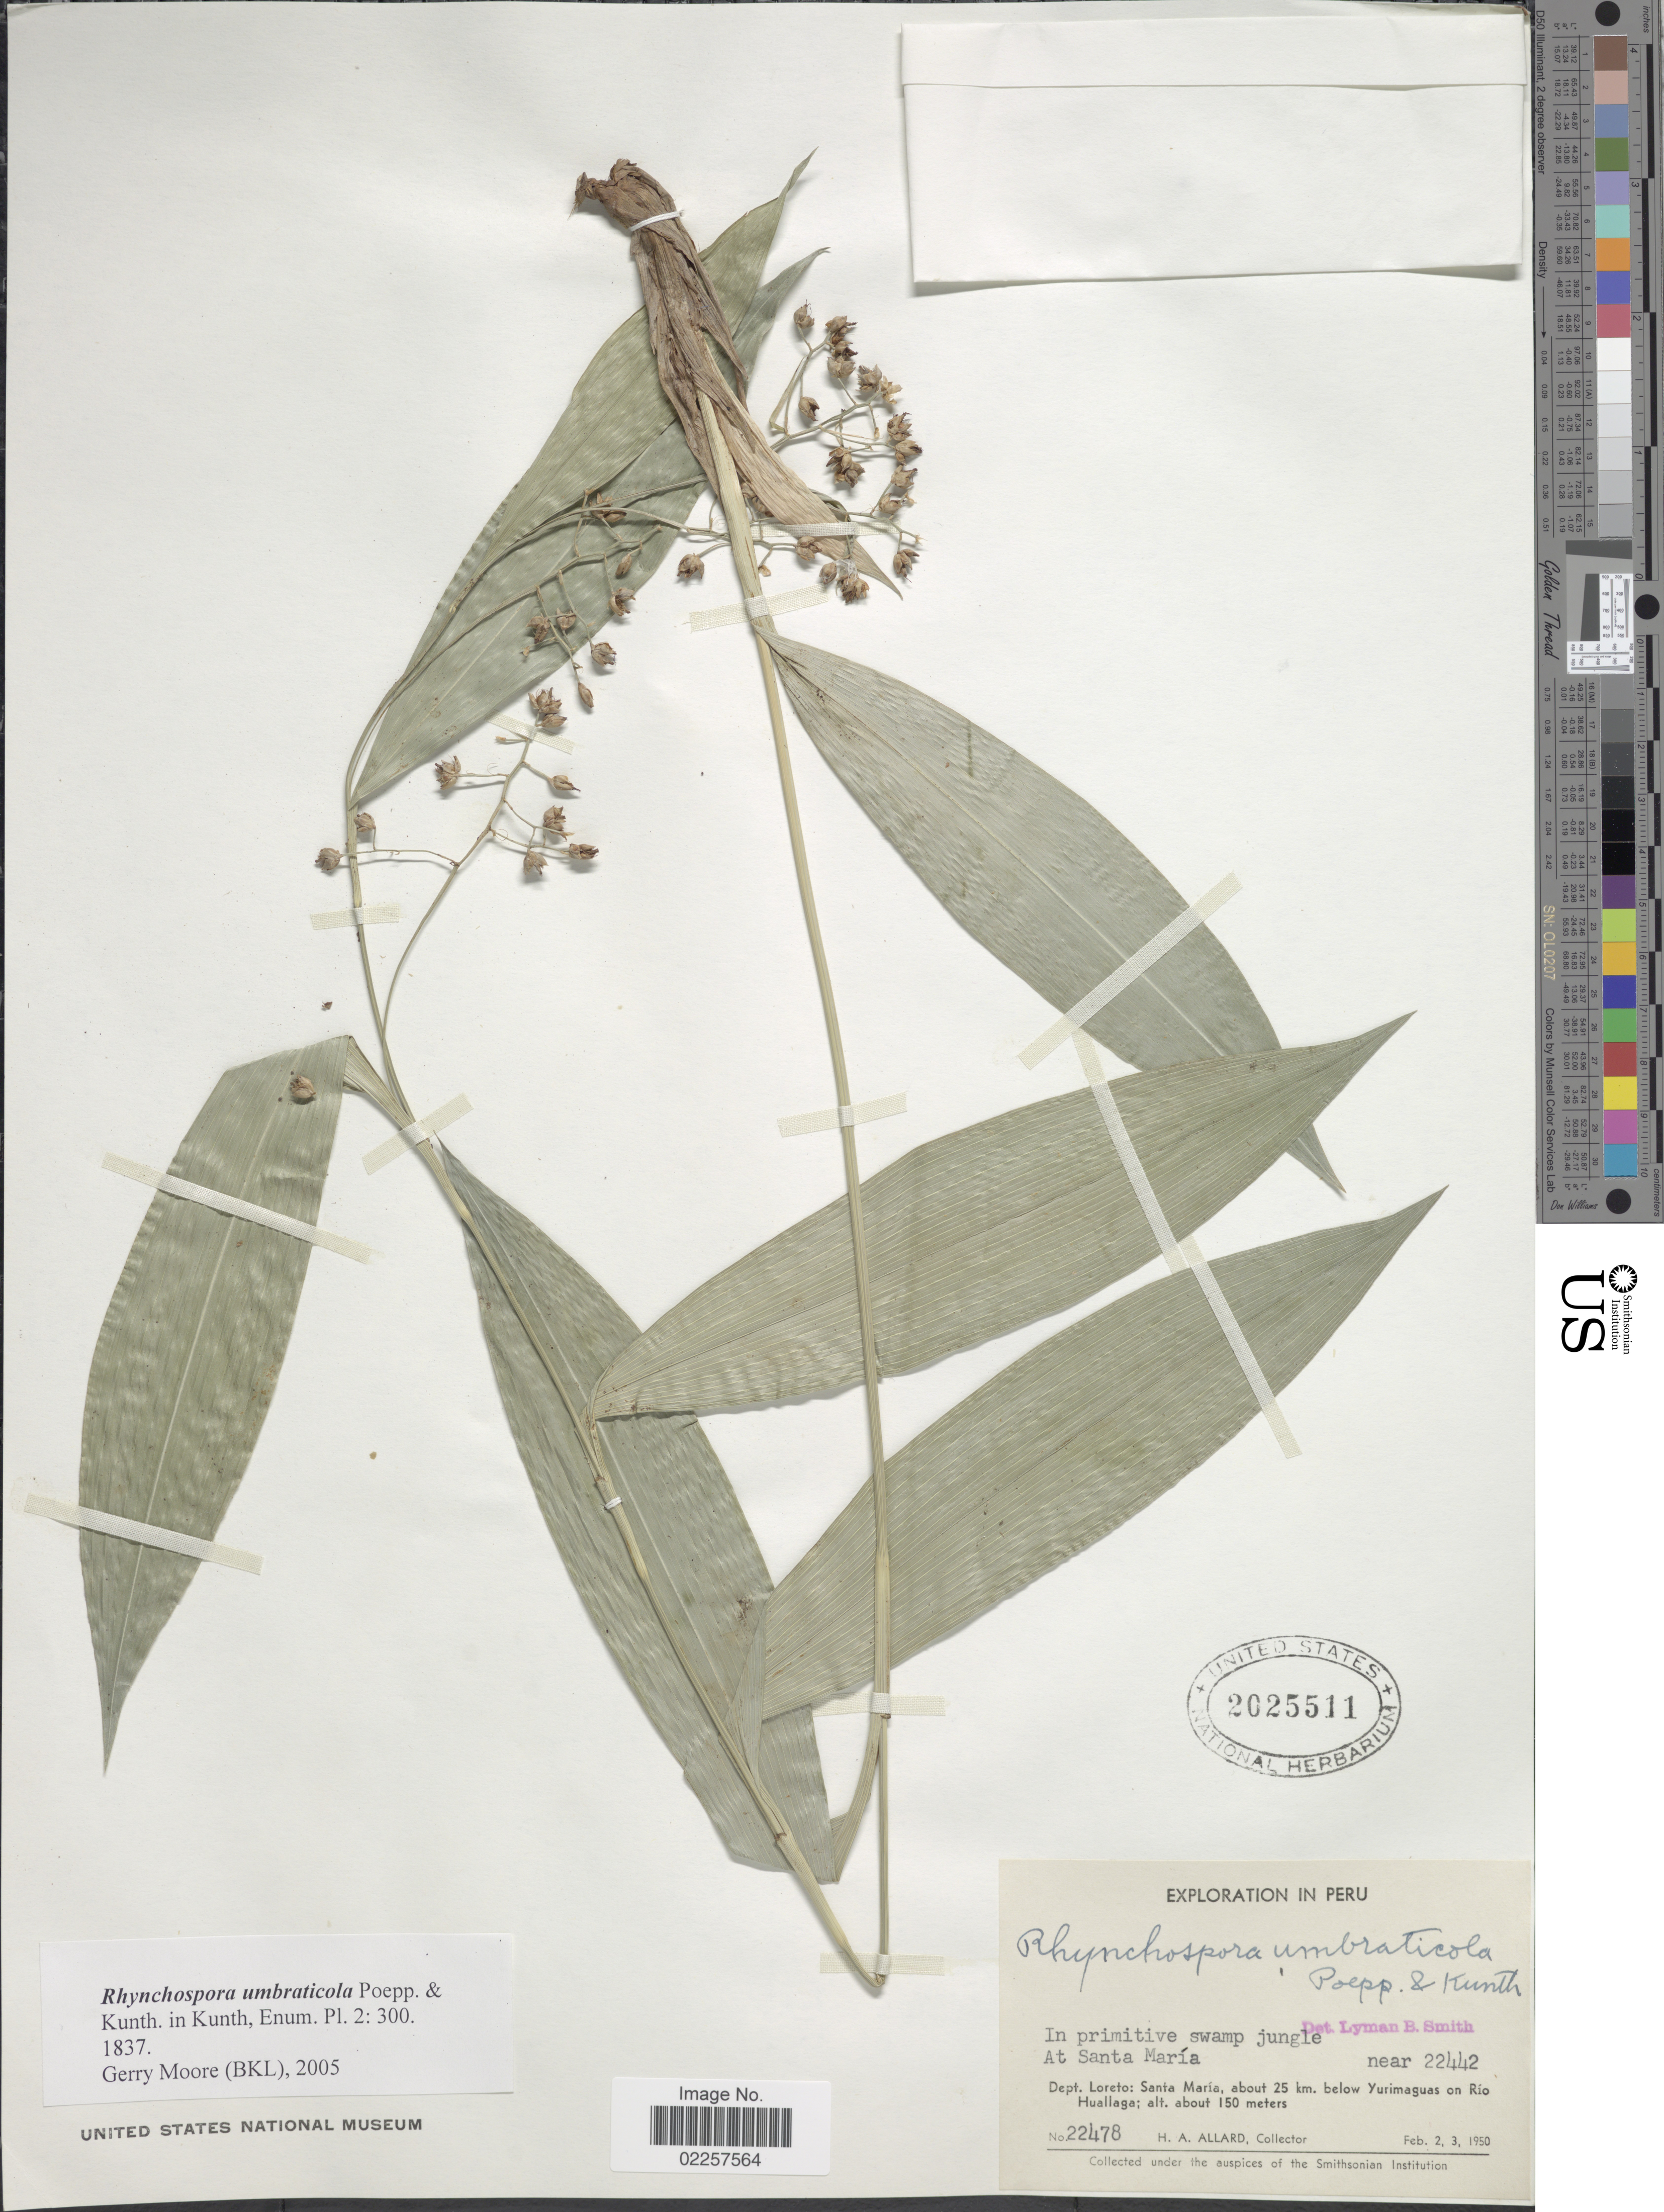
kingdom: Plantae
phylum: Tracheophyta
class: Liliopsida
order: Poales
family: Cyperaceae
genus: Rhynchospora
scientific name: Rhynchospora umbraticola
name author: Poepp. & Kunth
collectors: H. A. Allard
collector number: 22478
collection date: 1950-02-02/1950-02-03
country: Peru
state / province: Loreto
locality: In primitive swamp jungle, Santa Maria, about 25 km. below Yurmaguas on Rio Huallaga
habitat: in primitive swamp jungle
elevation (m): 150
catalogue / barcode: US 2025511